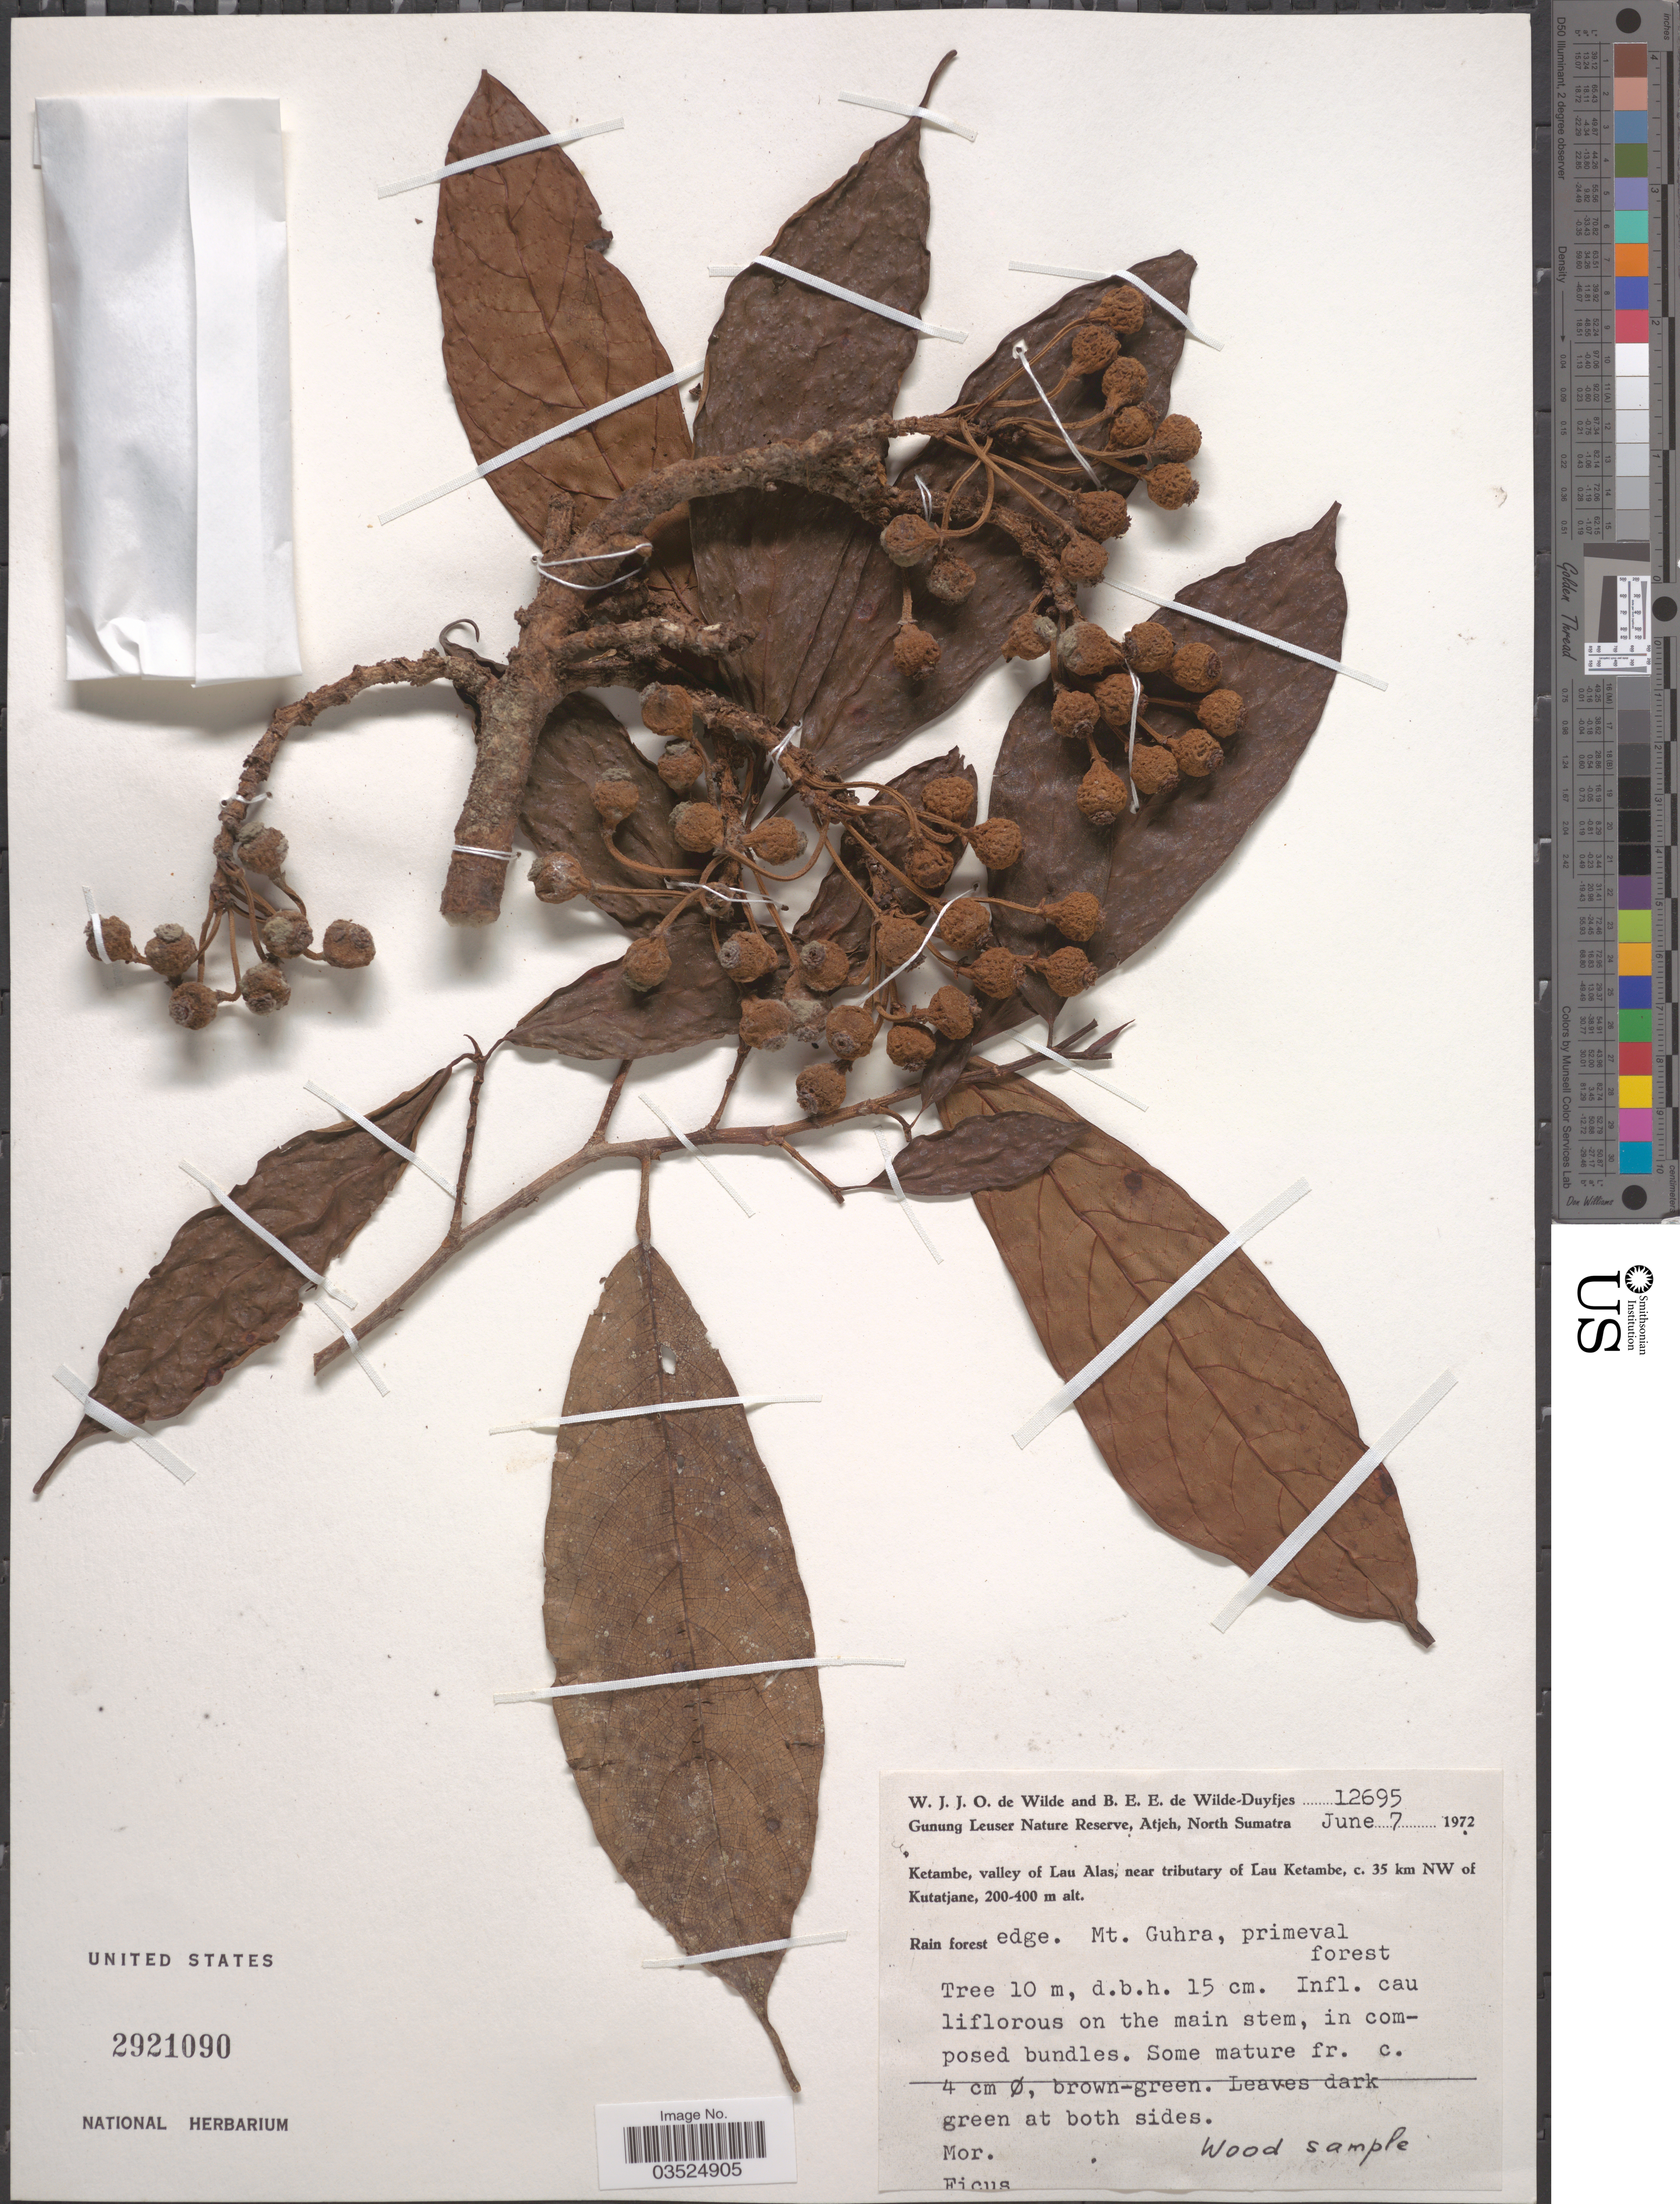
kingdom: Plantae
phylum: Tracheophyta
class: Magnoliopsida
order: Rosales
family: Moraceae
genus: Ficus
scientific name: Ficus sp.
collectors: W. J. de Wilde & B. E. de Wilde-Duyfjes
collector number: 12695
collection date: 1972-06-07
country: Indonesia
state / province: Sumatra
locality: Gunung Leuser Nature Reserve, Atjeh, North Sumatra. Ketambe, valley of Lau Alas, near tributary of Lau Ketambe, c. 35 km NW of Kutatjane. Mt. Guhra, primeval forest.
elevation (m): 200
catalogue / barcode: US 2921090